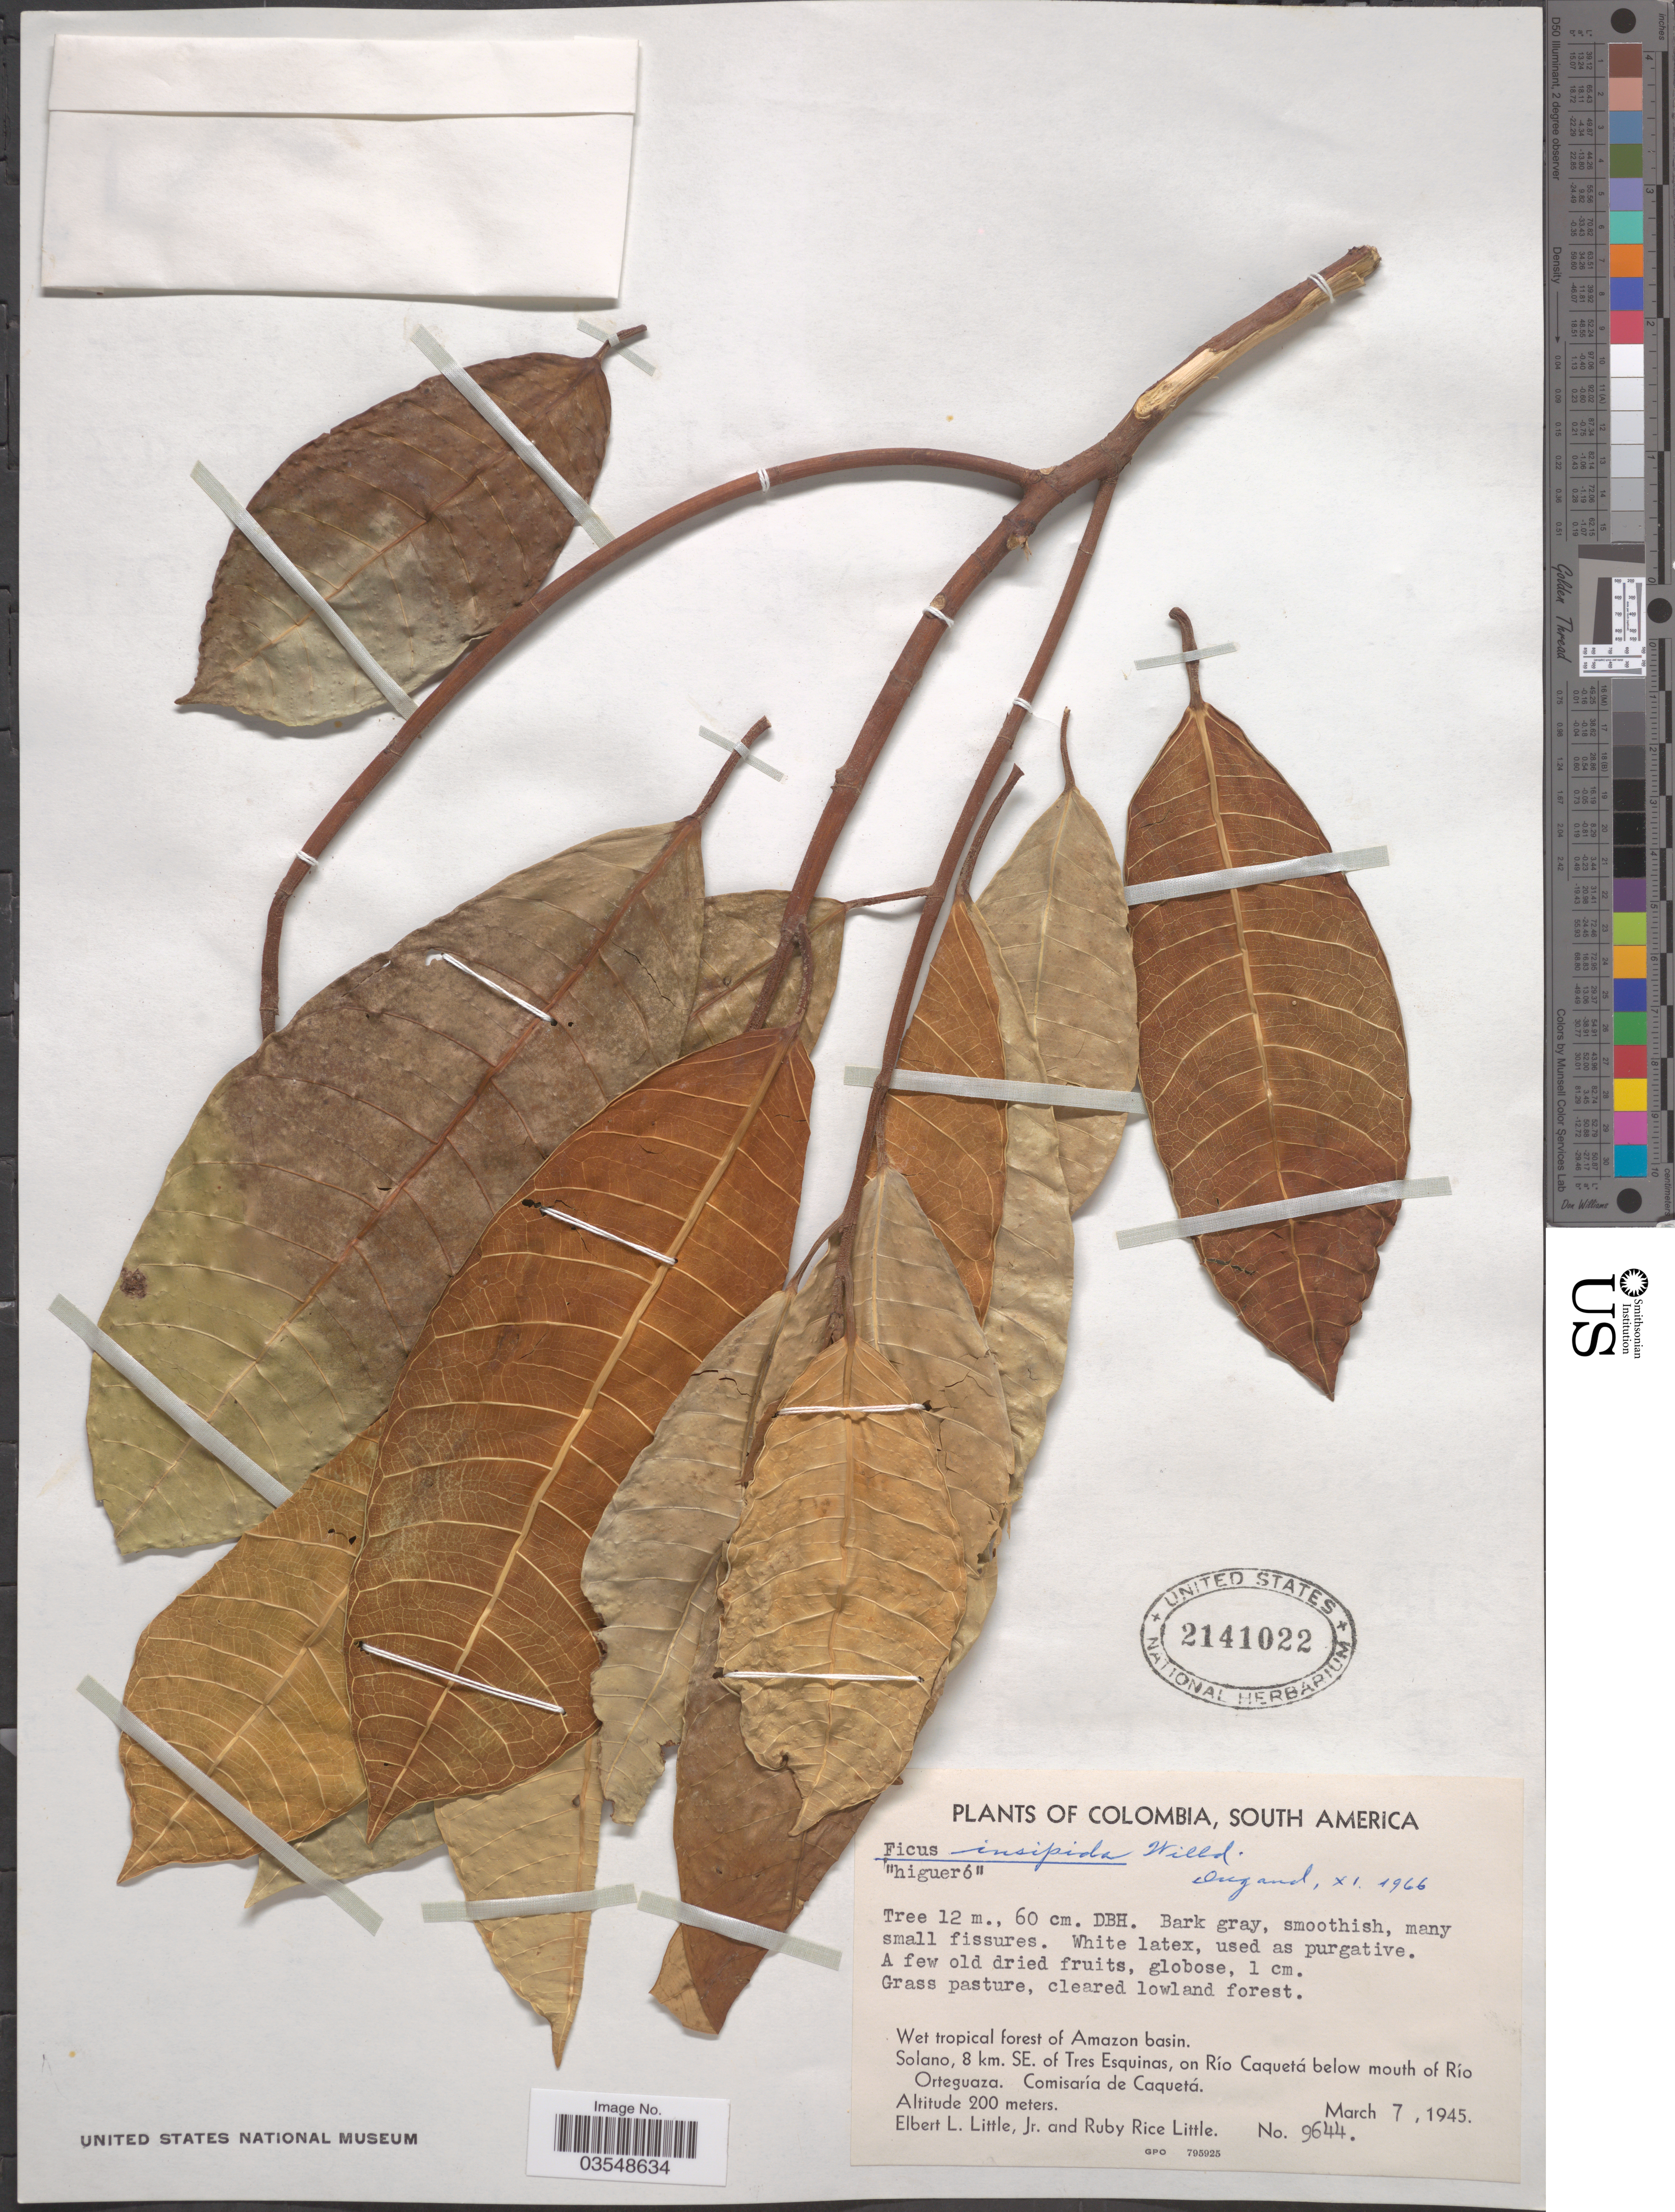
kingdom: Plantae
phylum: Tracheophyta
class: Magnoliopsida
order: Rosales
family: Moraceae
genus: Ficus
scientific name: Ficus insipida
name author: Willd.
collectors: E. L. Little & R. R. Little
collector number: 9644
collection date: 1945-03-07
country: Colombia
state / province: Caquetá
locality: Solano, 8 km. SE. of Tres Esquinas, on Río Caquetá below mouth of Río Orteguaza. Comisaría de Caquetá.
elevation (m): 200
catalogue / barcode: US 2141022